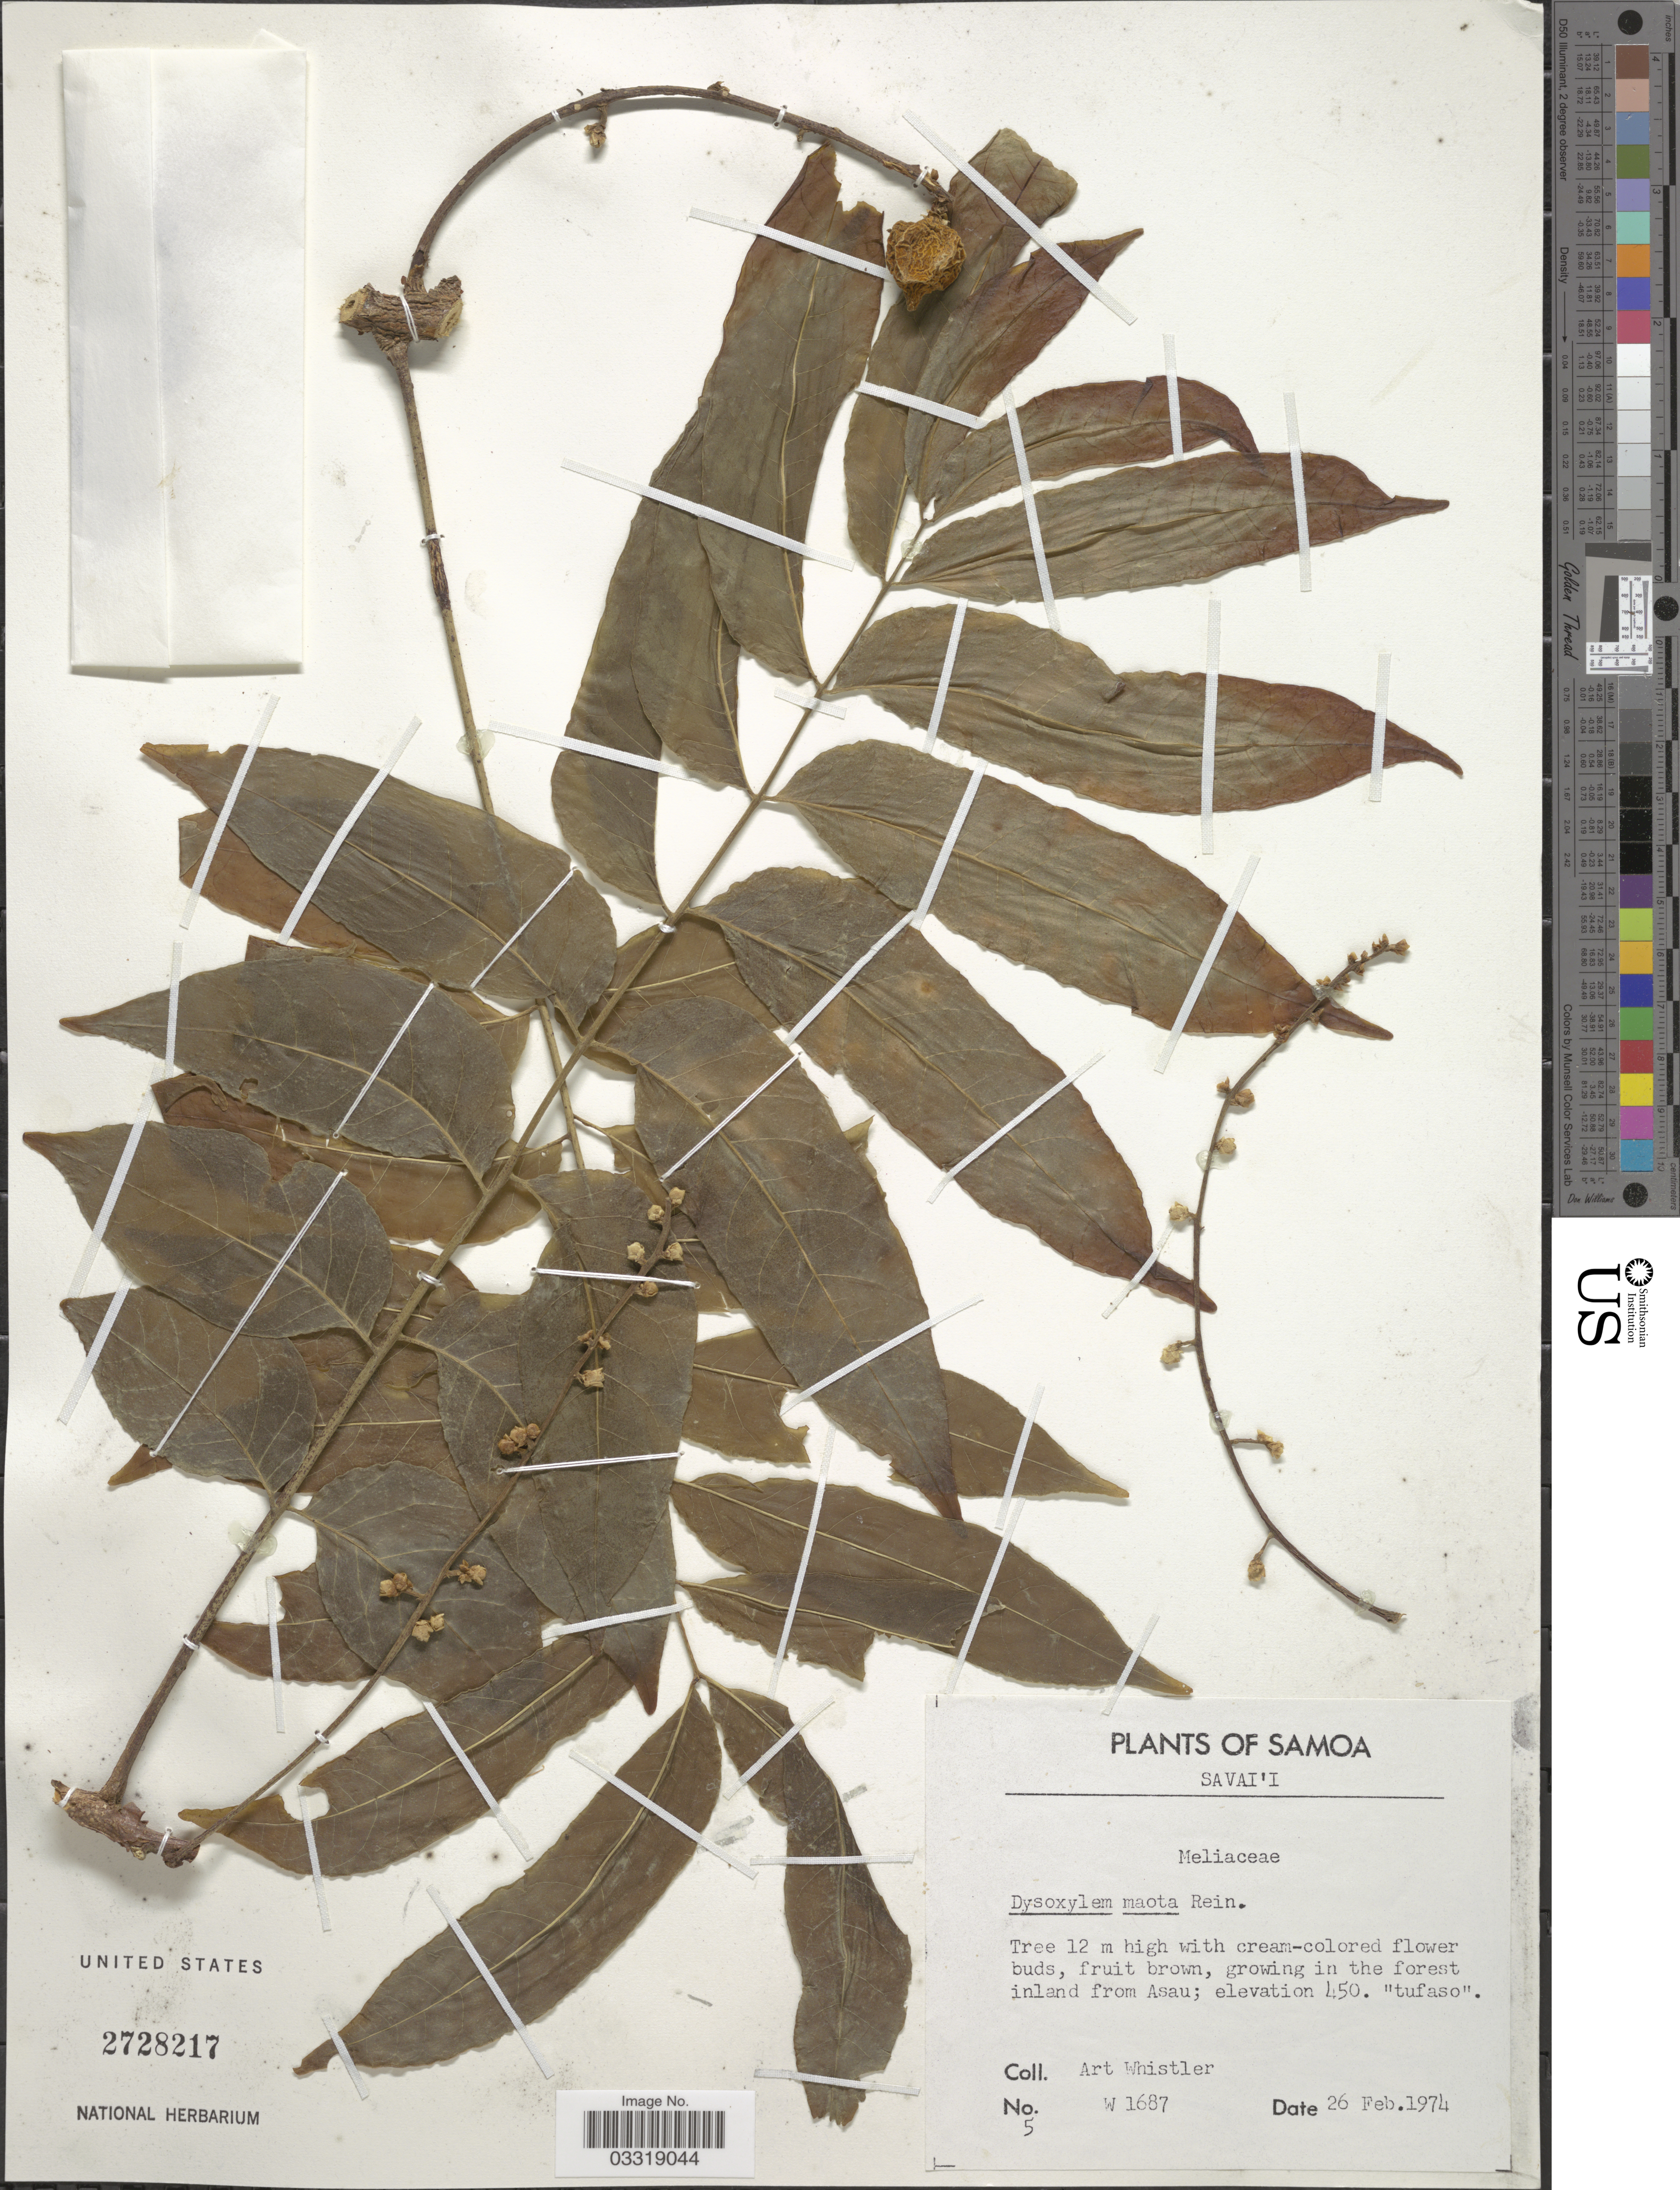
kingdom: Plantae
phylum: Tracheophyta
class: Magnoliopsida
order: Sapindales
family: Meliaceae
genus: Didymocheton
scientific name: Didymocheton gaudichaudianus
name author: A. Juss.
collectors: A. Whistler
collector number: W 1687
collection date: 1974-02-26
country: Samoa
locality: Samoa. Savai'i. Inland from Asau.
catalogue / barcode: US 2728217